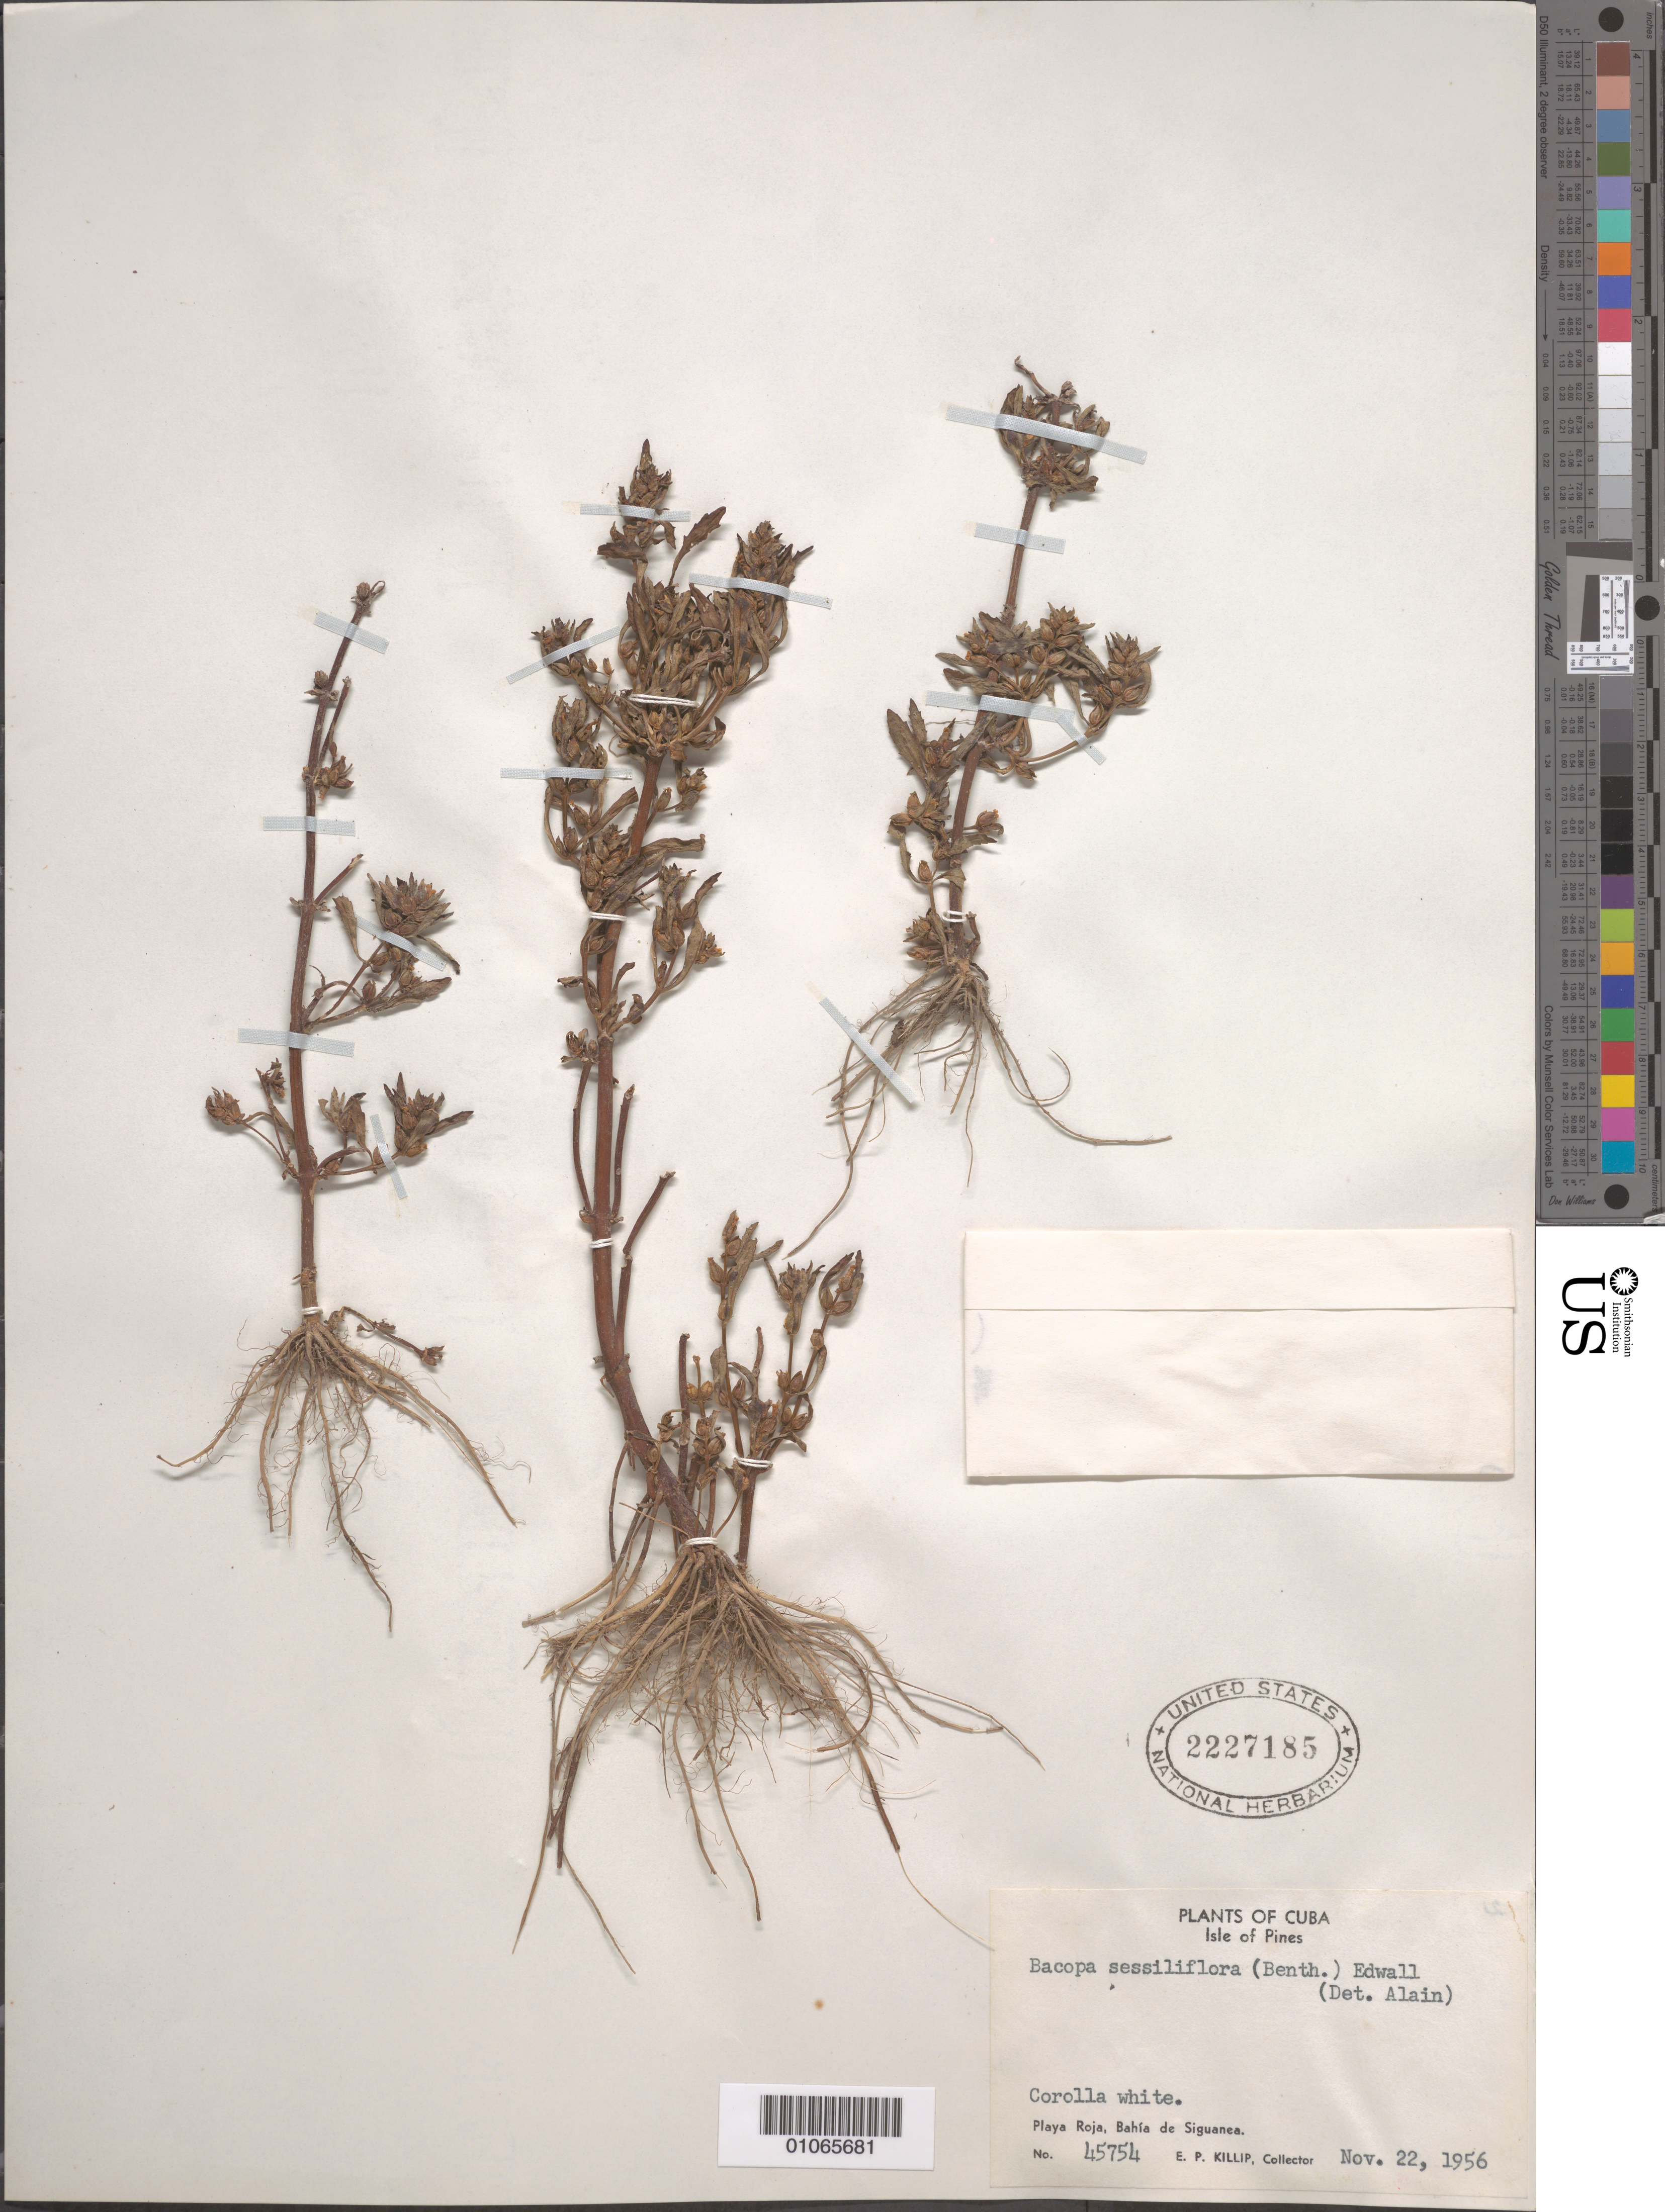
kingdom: Plantae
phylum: Tracheophyta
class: Magnoliopsida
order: Lamiales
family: Plantaginaceae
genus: Bacopa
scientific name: Bacopa sessiliflora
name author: (Benth.) Edwall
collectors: E. P. Killip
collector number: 45754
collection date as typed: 22 Nov 1956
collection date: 1956-11-22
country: Cuba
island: Isla de la Juventud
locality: Playa Roja, Bahia de Siguanea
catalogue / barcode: US 2227185